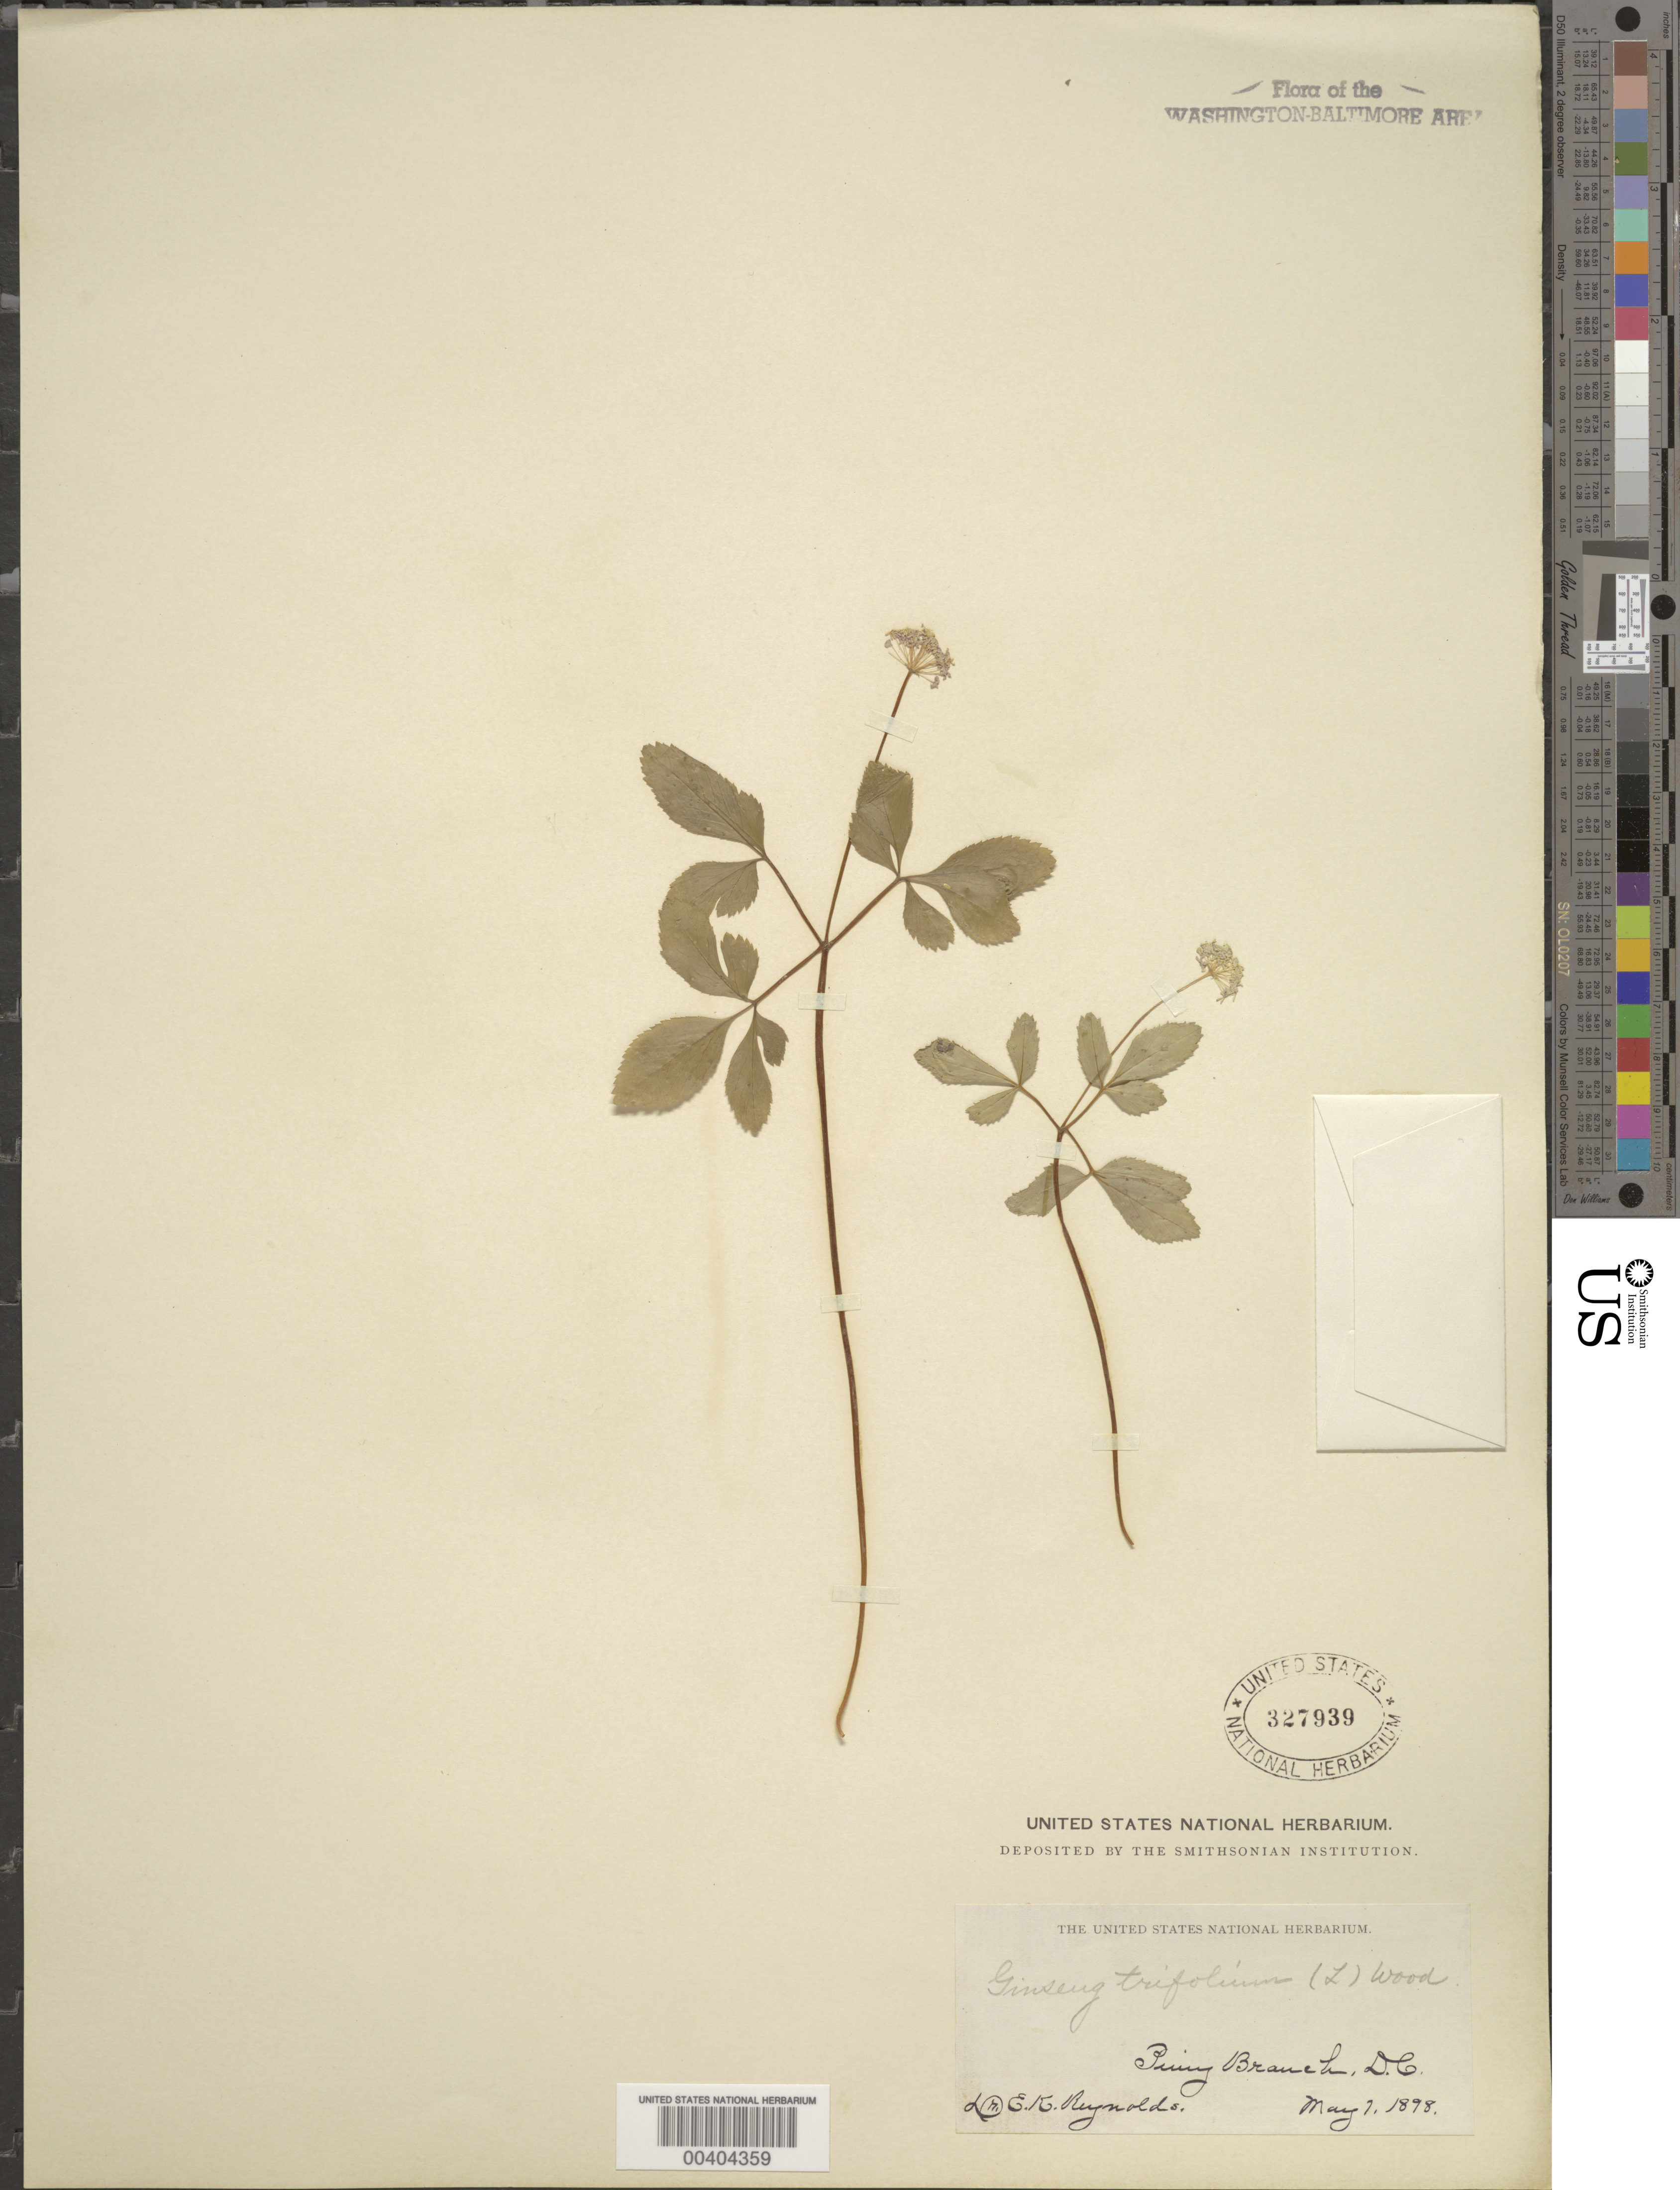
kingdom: Plantae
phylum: Tracheophyta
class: Magnoliopsida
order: Apiales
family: Araliaceae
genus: Panax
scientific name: Panax trifolius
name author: L.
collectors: E. Reynolds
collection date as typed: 07 May 1898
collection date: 1898-05-07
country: United States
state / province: District of Columbia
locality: Piney Branch Rock Creek Park & vicinity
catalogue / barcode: US 327939